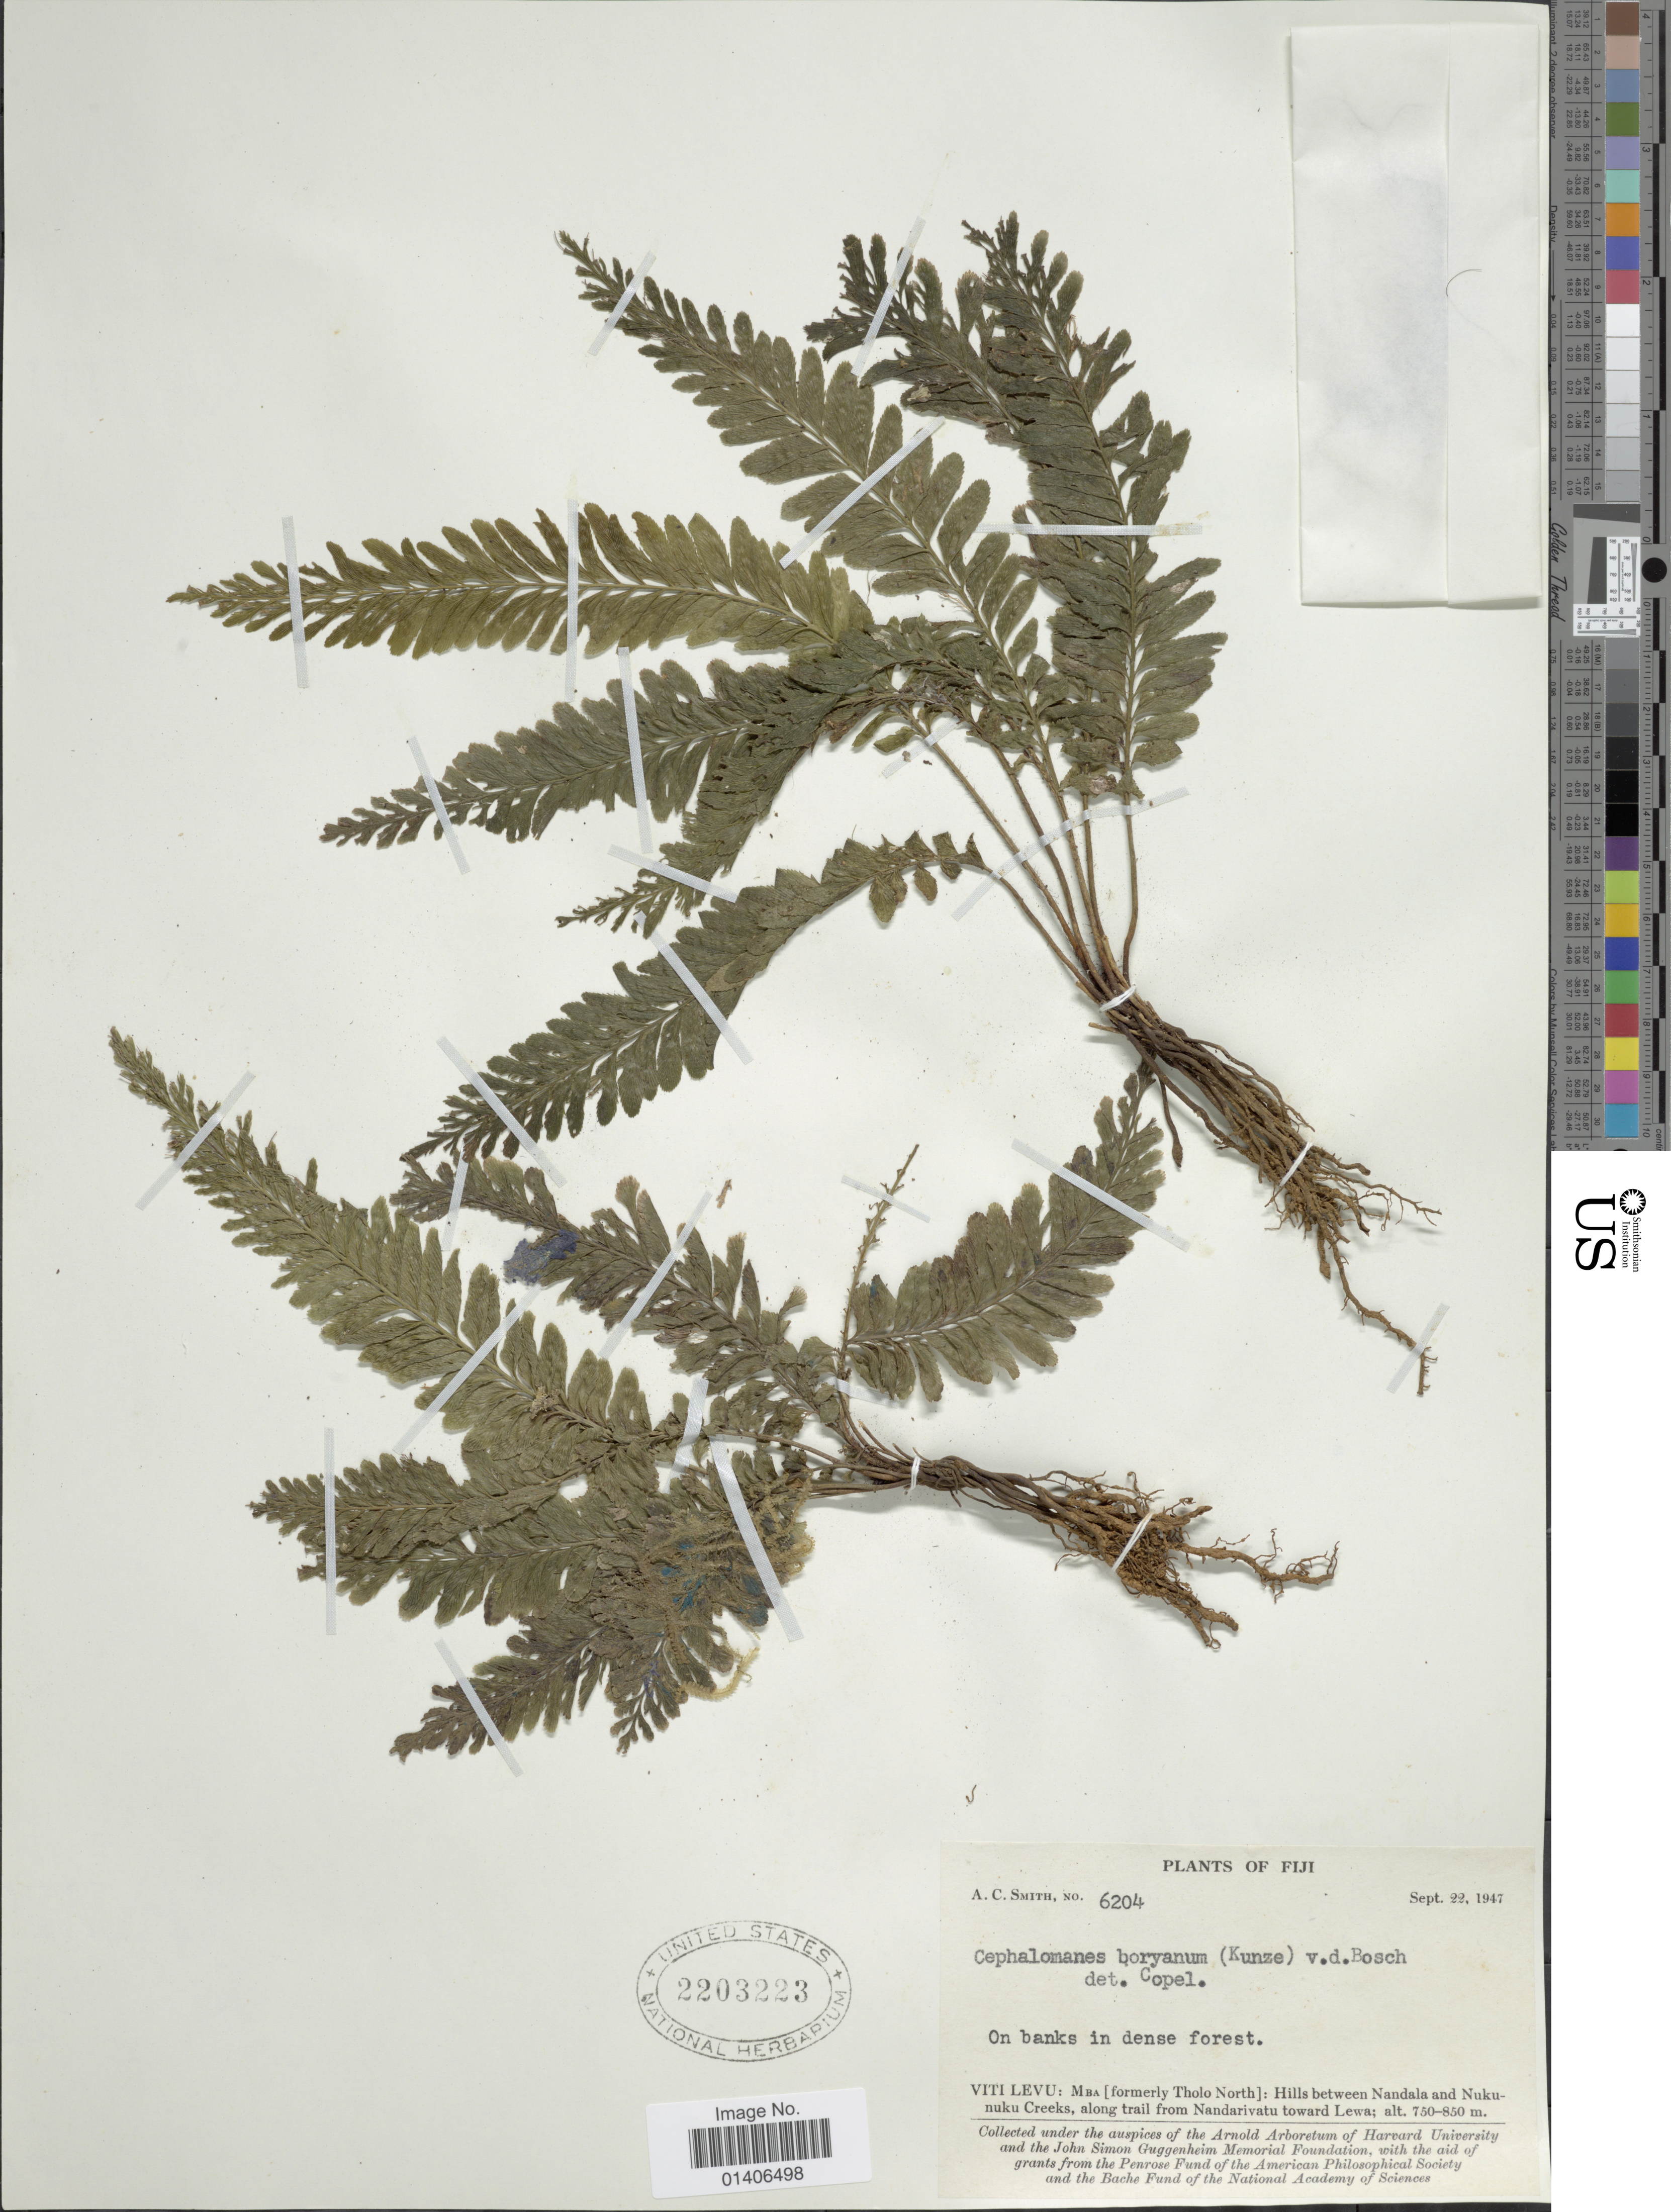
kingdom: Plantae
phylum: Tracheophyta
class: Polypodiopsida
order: Hymenophyllales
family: Hymenophyllaceae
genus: Cephalomanes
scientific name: Cephalomanes atrovirens subsp. boryanum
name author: (Kunze) K. Iwats.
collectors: A. C. Smith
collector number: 6204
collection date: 1947-09-22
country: Fiji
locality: Viti Levu: Mba [formerly Tholo North] Hills between Nandala and Nukunuku Creeks, along trail from Nandarivatu toward Lewa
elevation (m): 750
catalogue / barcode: US 2203223